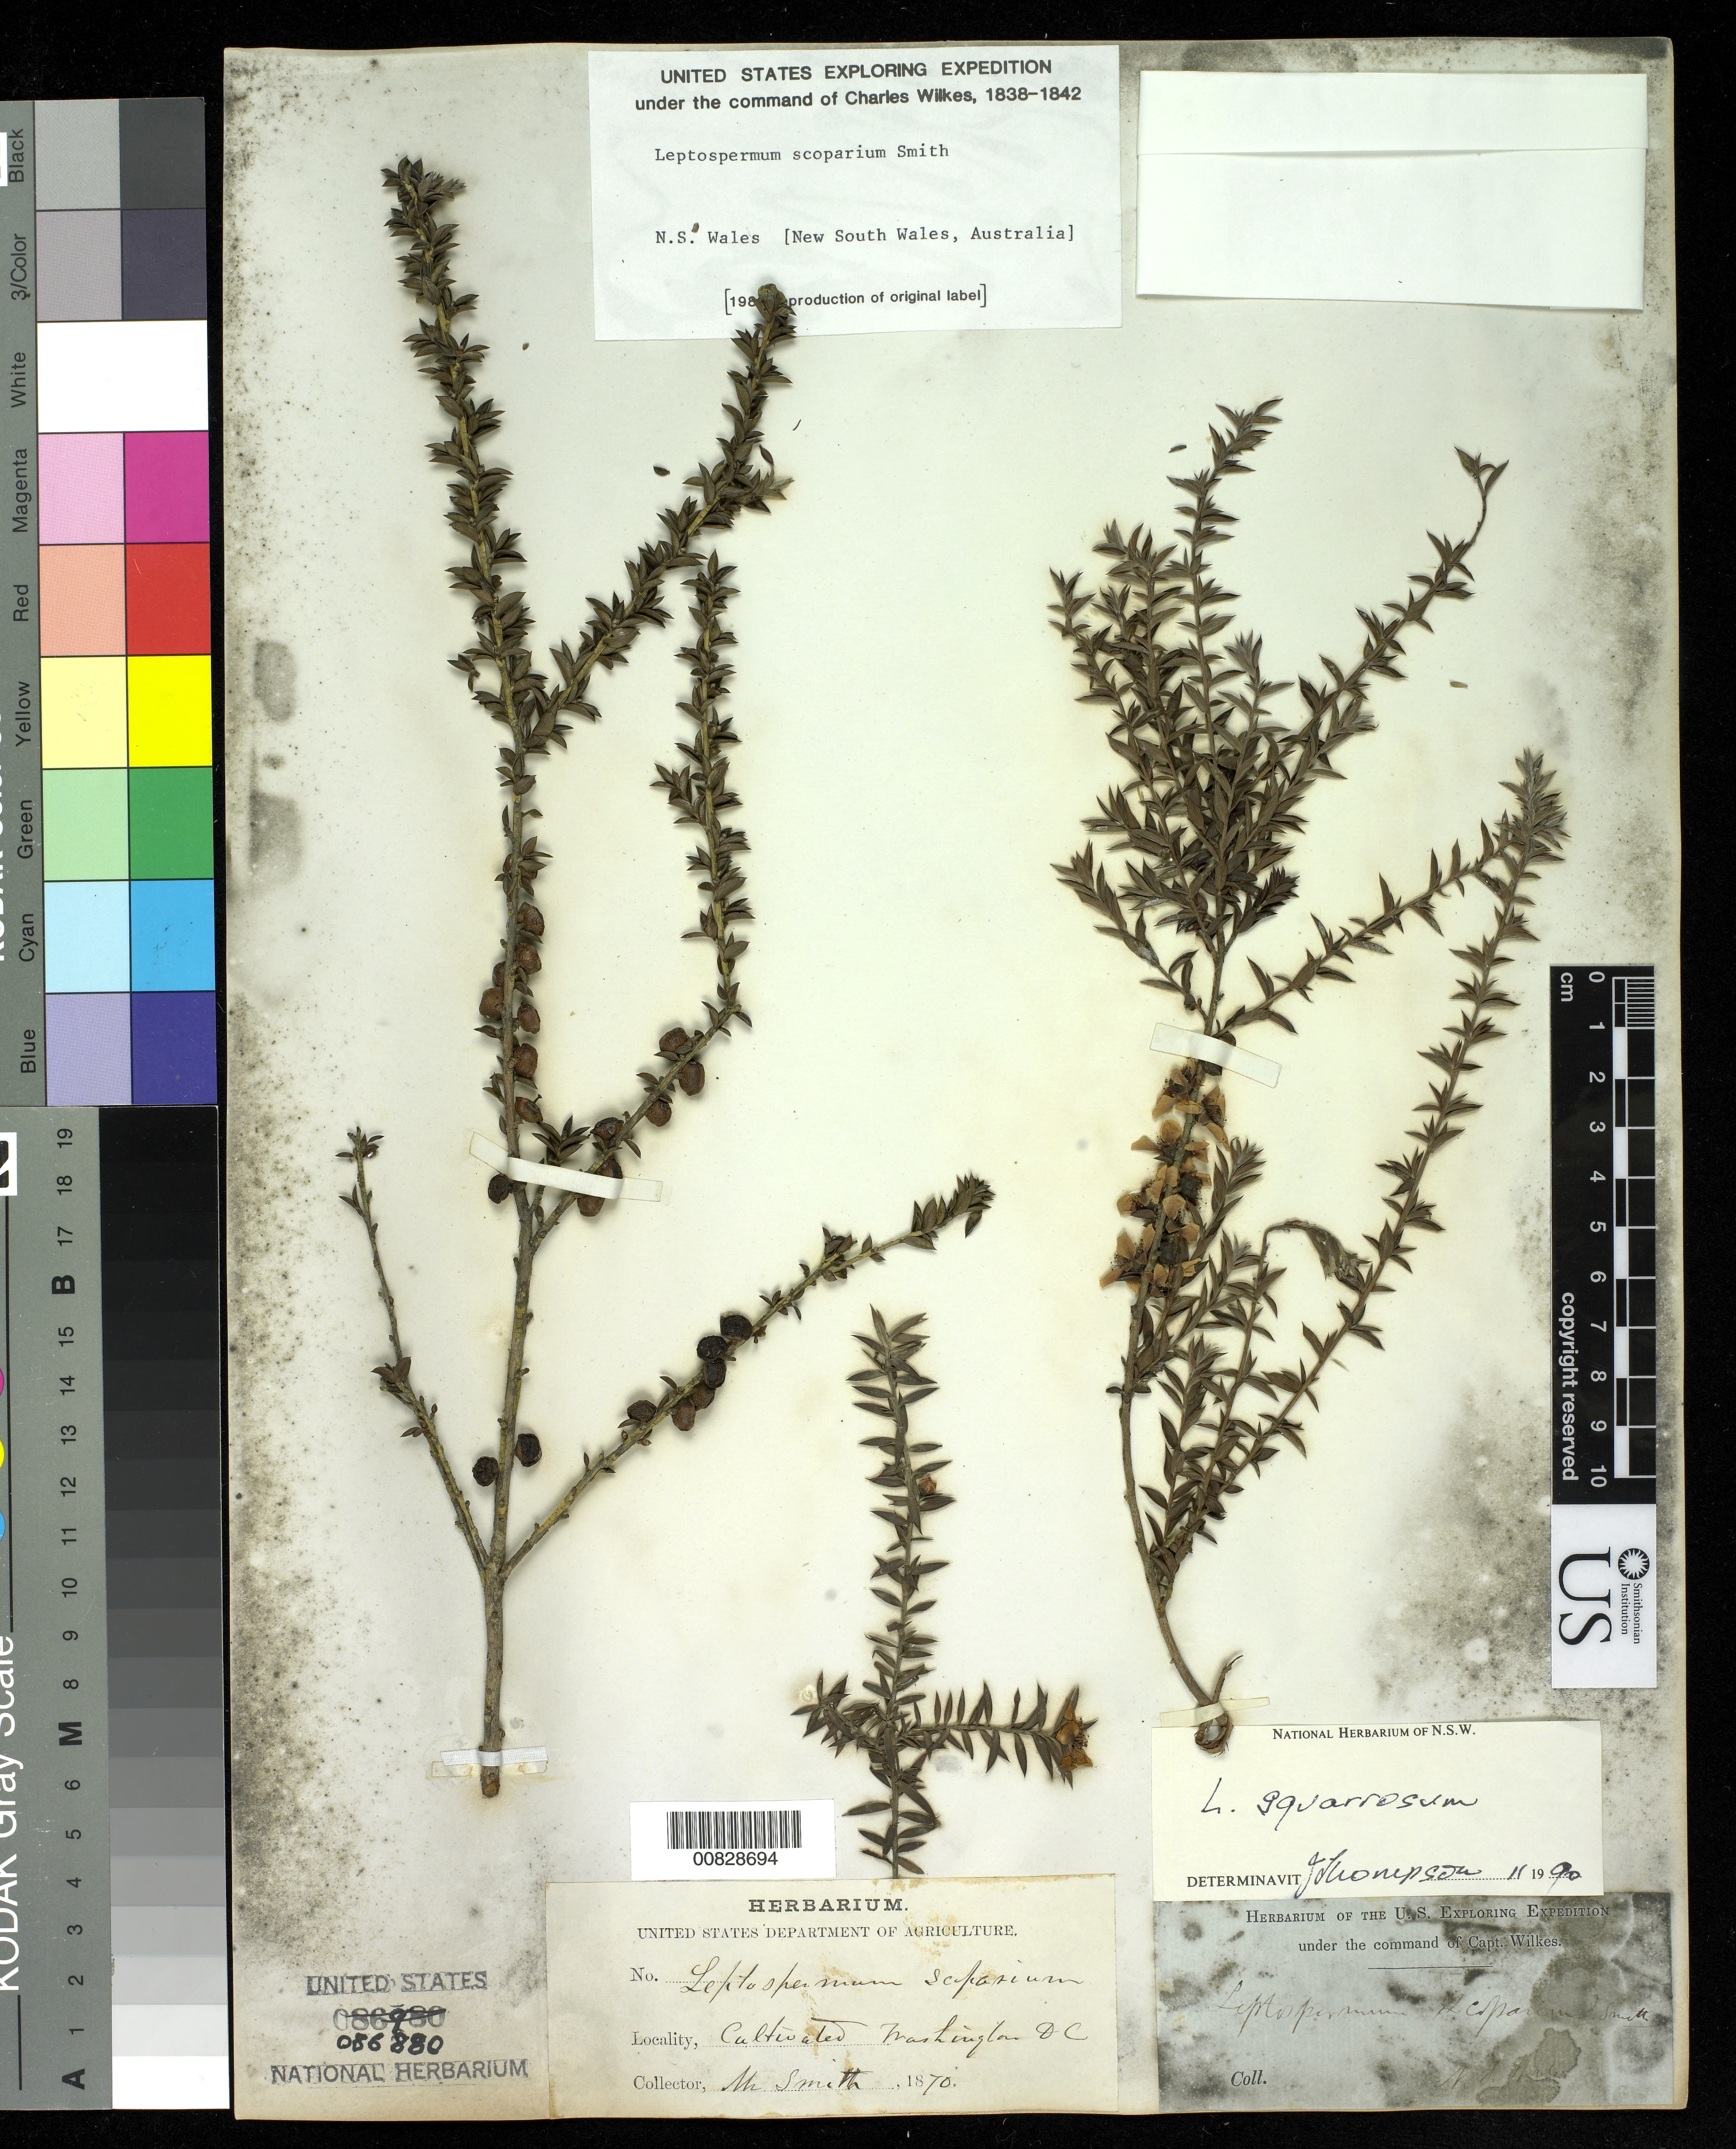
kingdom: Plantae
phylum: Tracheophyta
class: Magnoliopsida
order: Myrtales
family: Myrtaceae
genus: Leptospermum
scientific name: Leptospermum squarrosum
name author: Gaertn.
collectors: Wilkes Explor. Exped.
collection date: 1838/1842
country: Australia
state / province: New South Wales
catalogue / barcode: US 86880